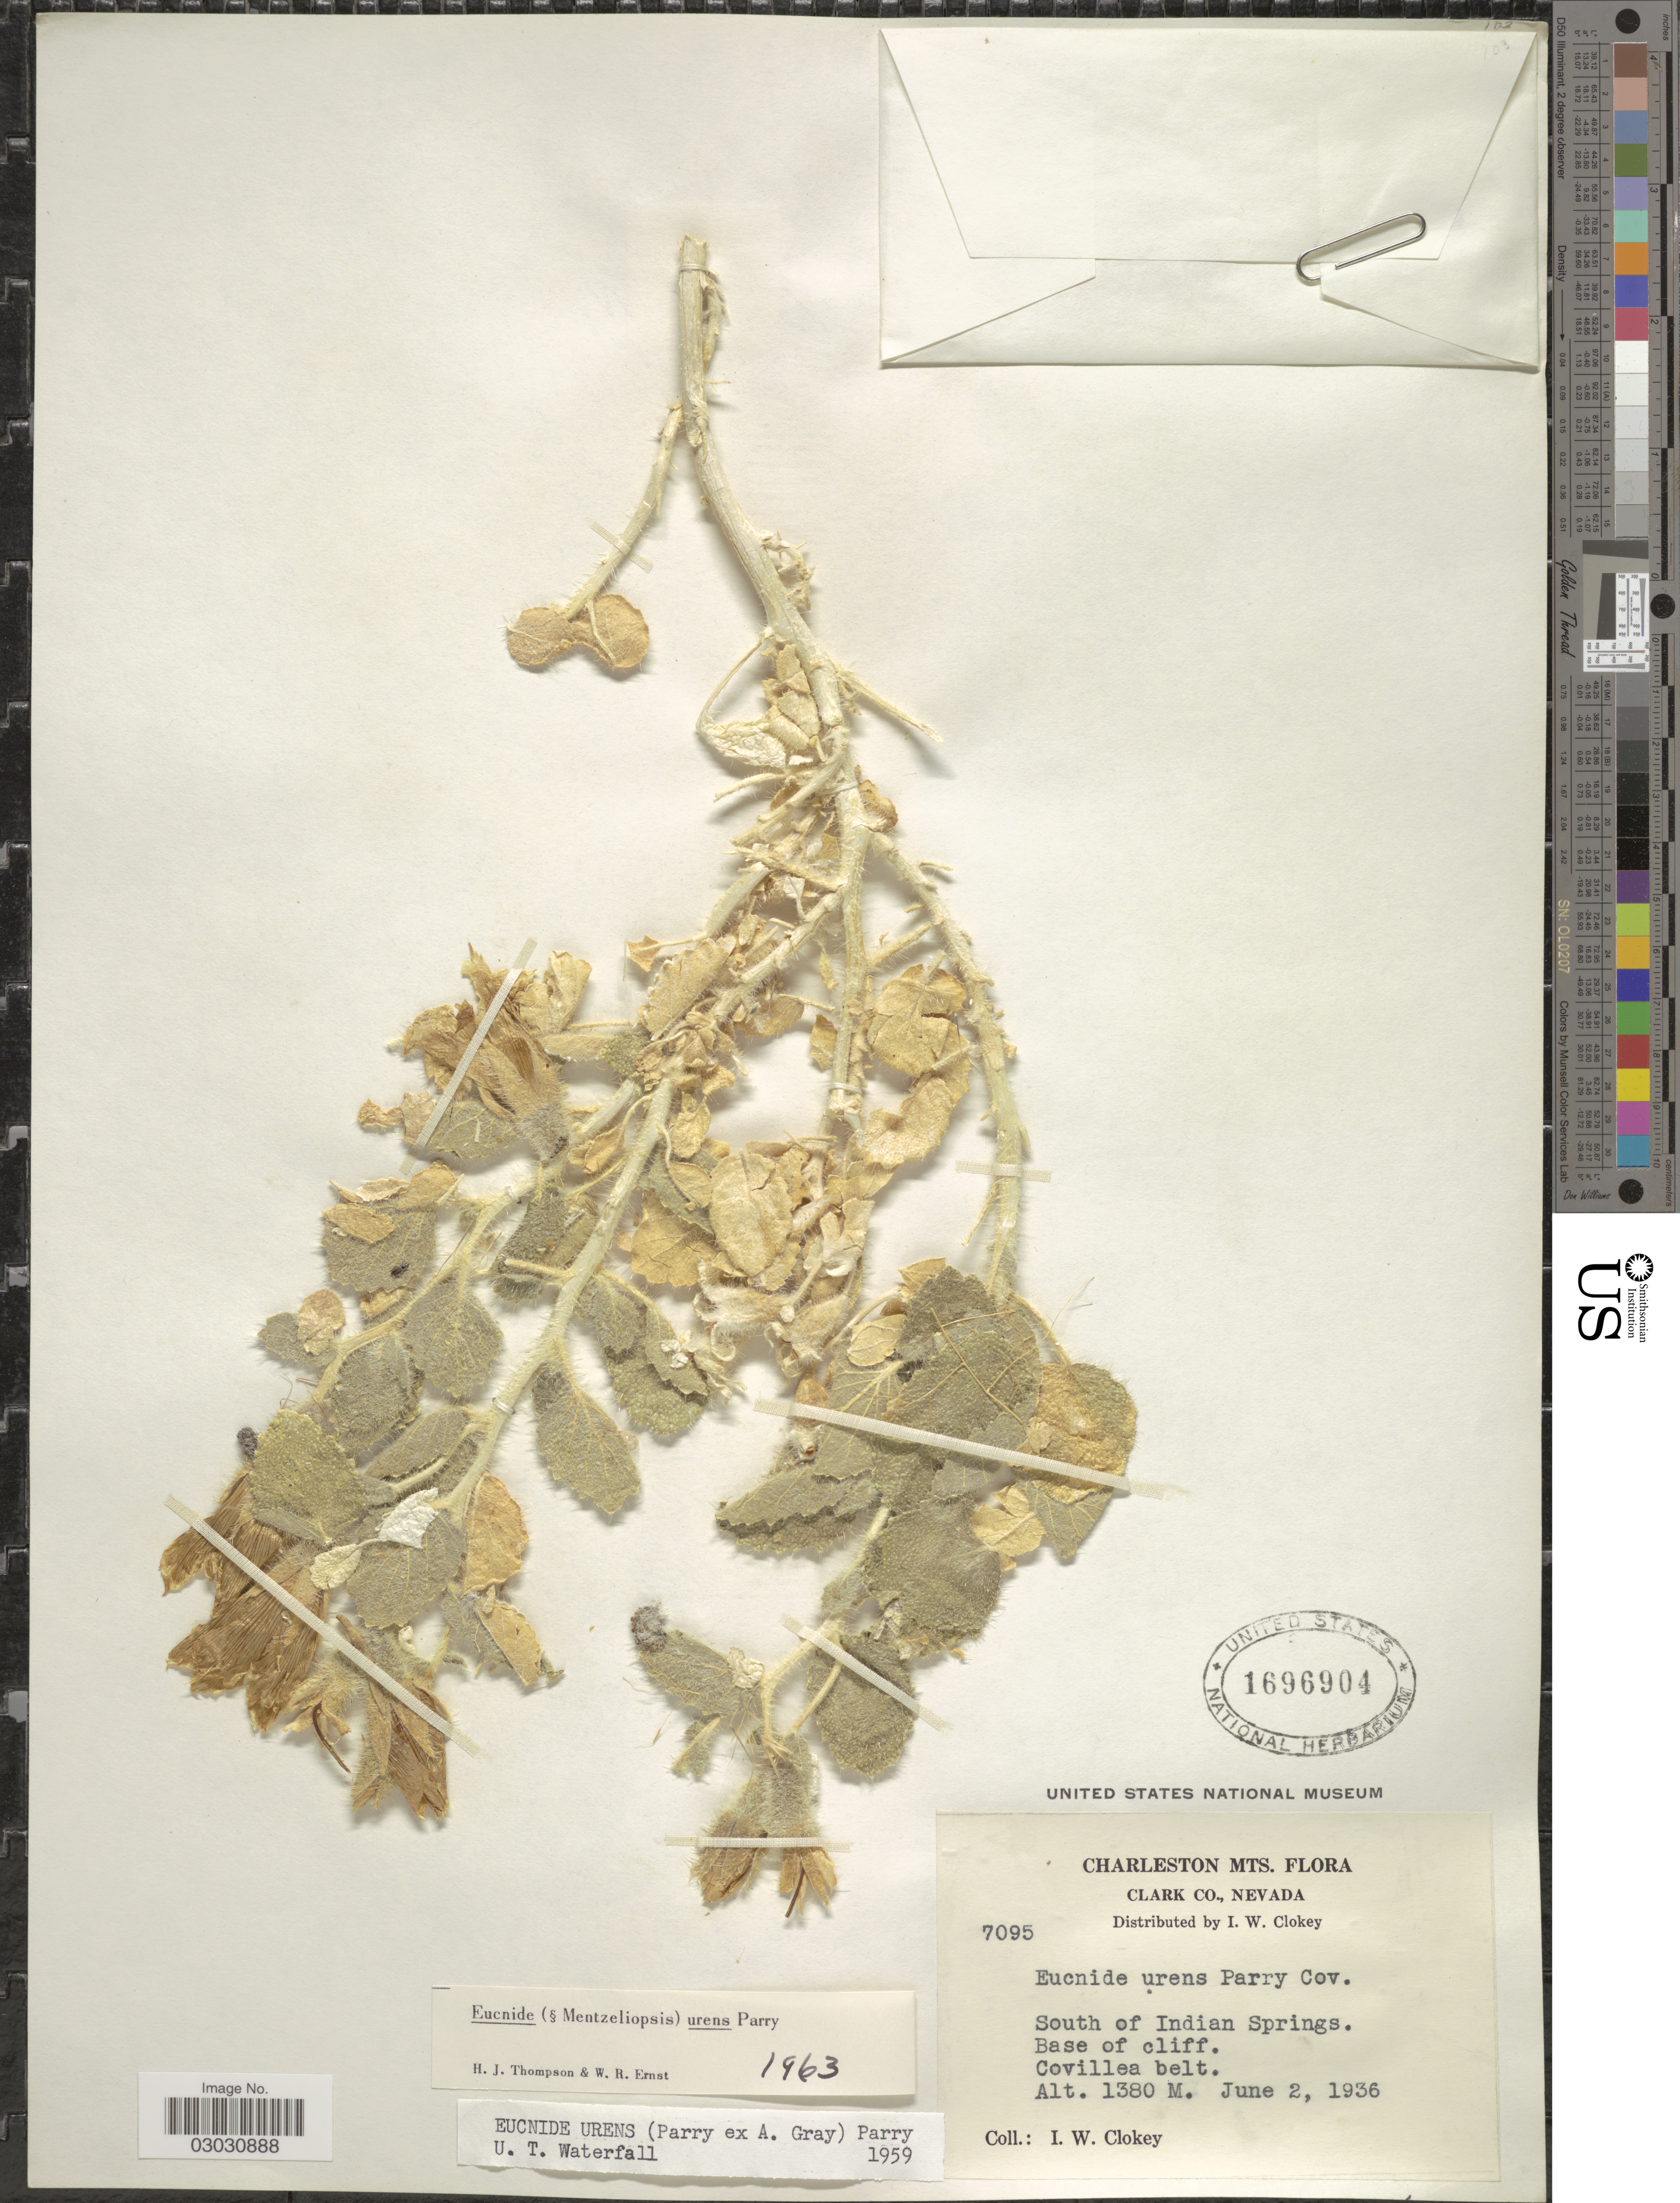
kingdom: Plantae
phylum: Tracheophyta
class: Magnoliopsida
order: Cornales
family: Loasaceae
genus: Eucnide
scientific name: Eucnide urens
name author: Parry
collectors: I. W. Clokey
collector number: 7095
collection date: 1936-06-02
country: United States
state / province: Nevada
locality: Charleston Mts. Clark Co. South of Indian Springs.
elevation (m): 1380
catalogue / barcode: US 1696904